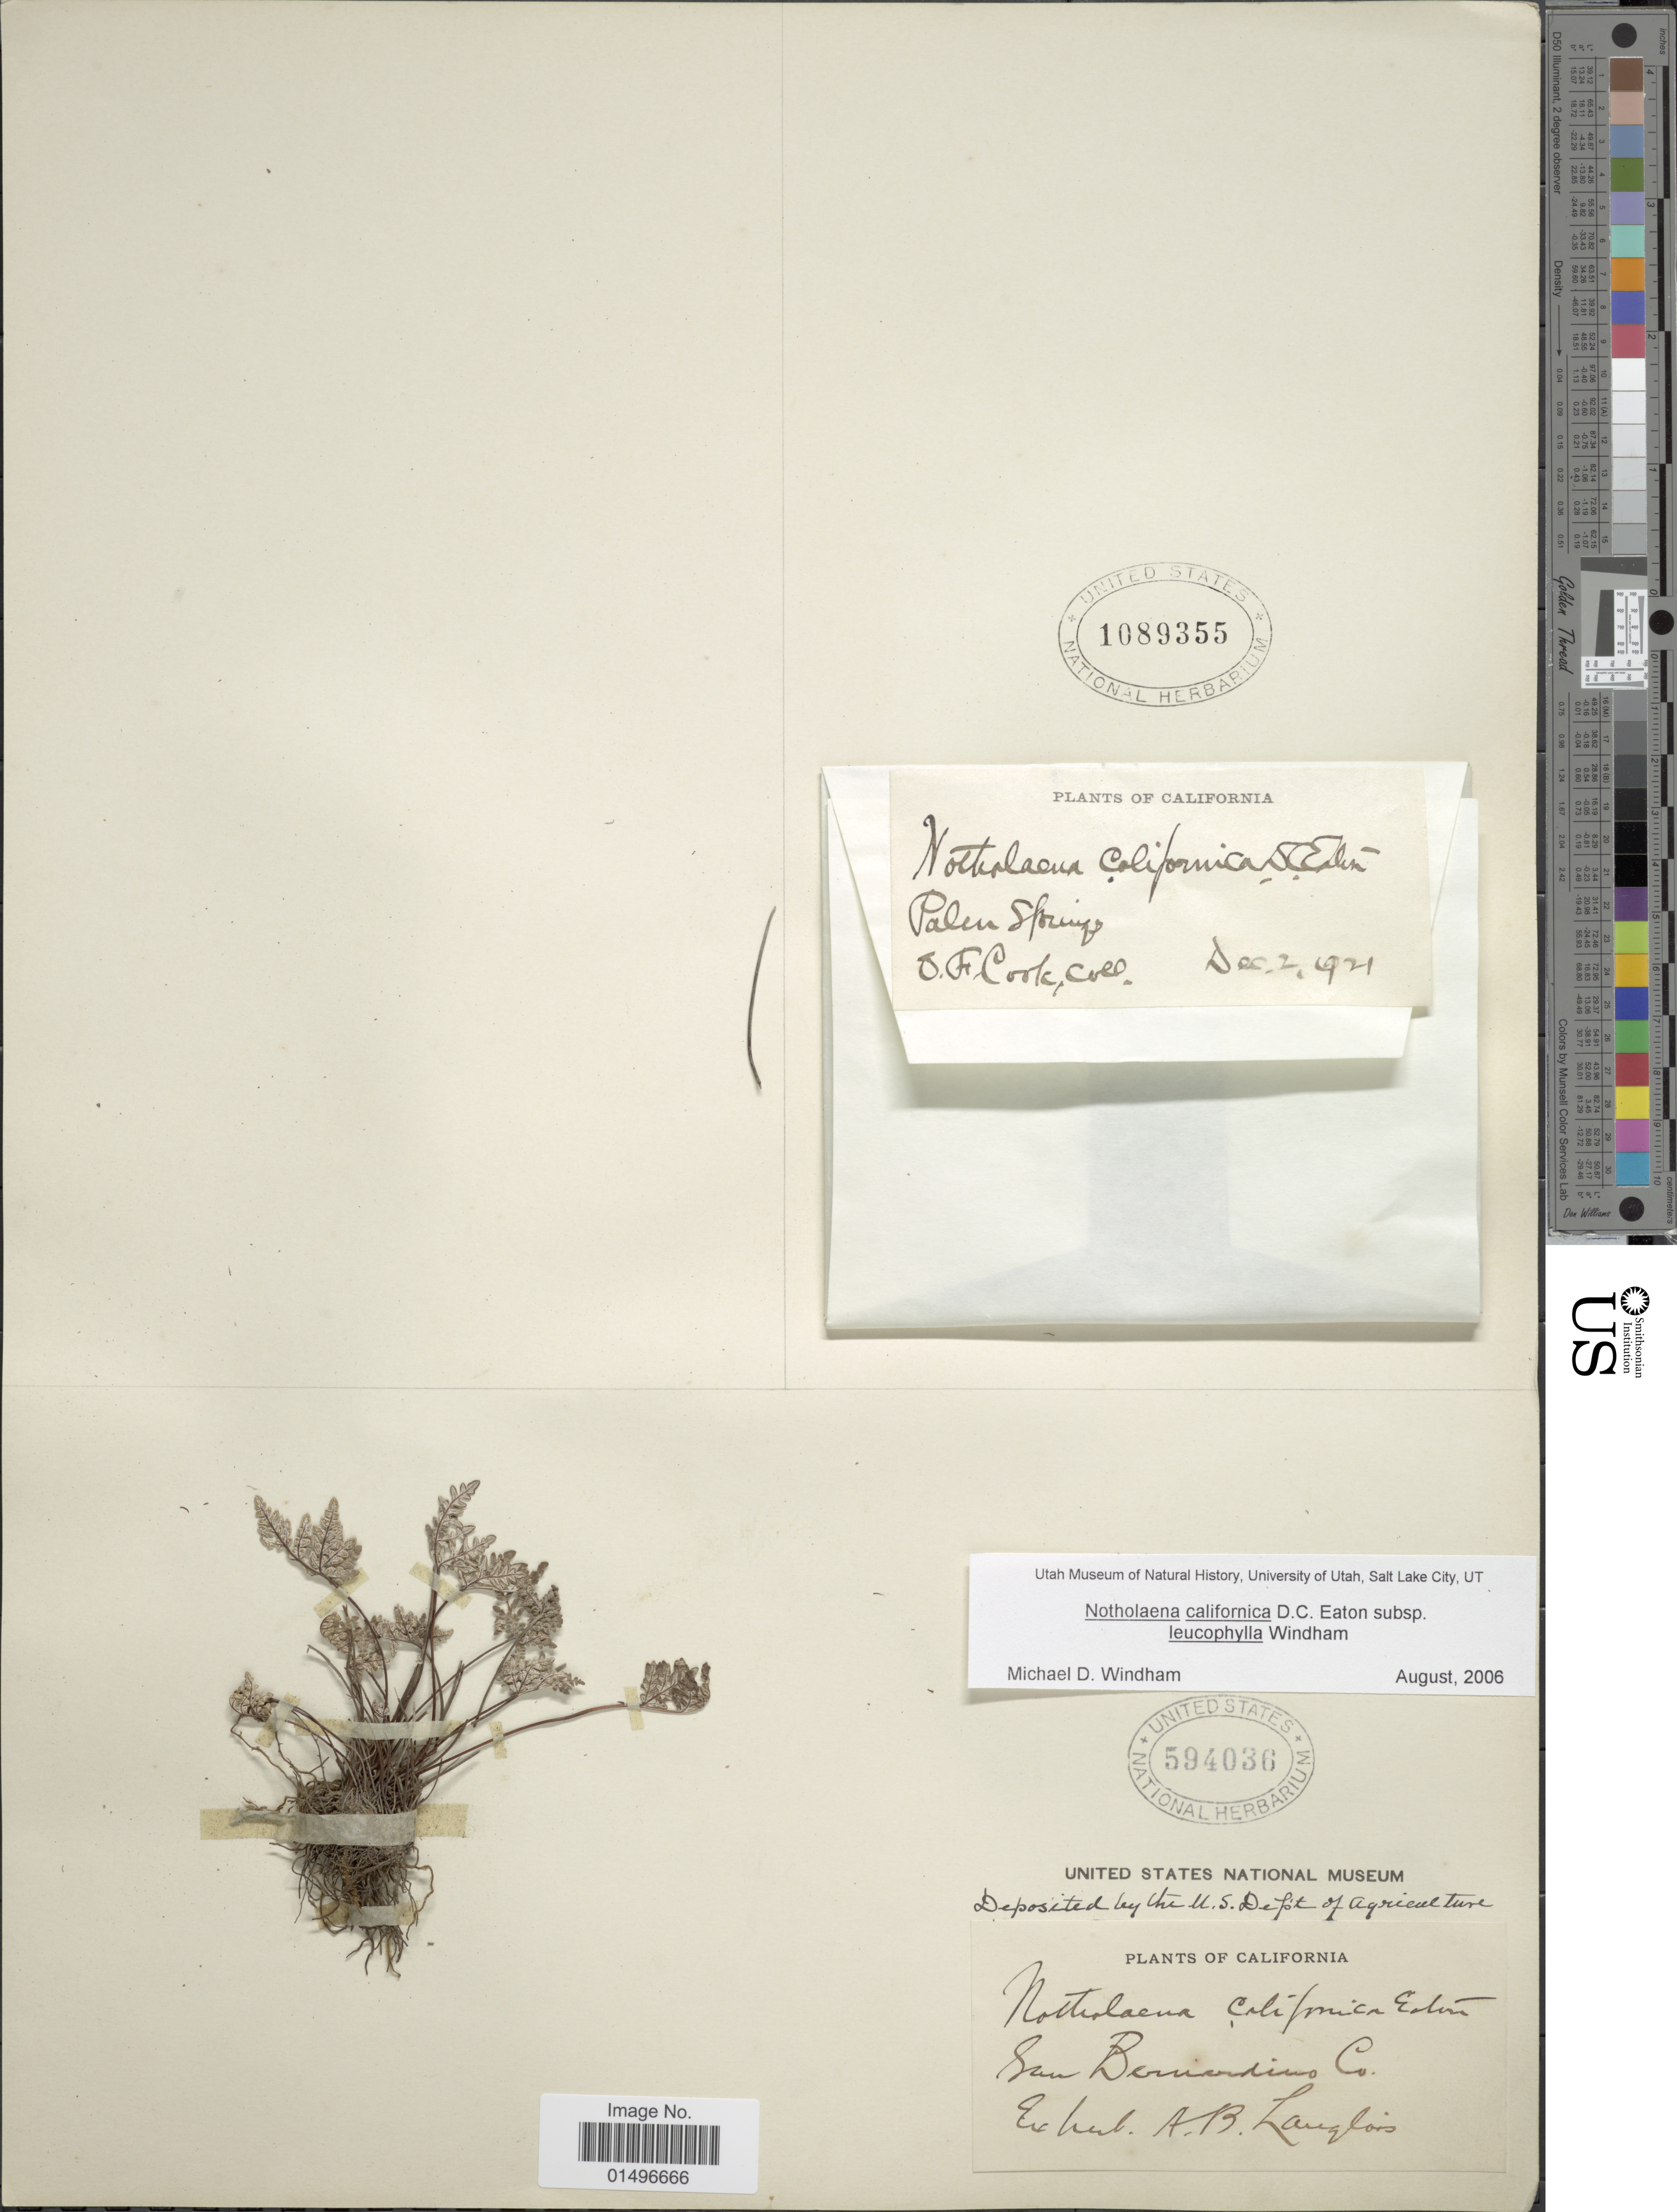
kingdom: Plantae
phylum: Tracheophyta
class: Polypodiopsida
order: Polypodiales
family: Pteridaceae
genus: Aspidotis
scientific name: Aspidotis californica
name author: (Hook.) Nutt. ex Copel.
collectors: ex herb. A. B. Lauglois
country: United States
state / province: California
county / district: San Bernardino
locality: California, San Bernardino Co.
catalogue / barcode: US 594036-2